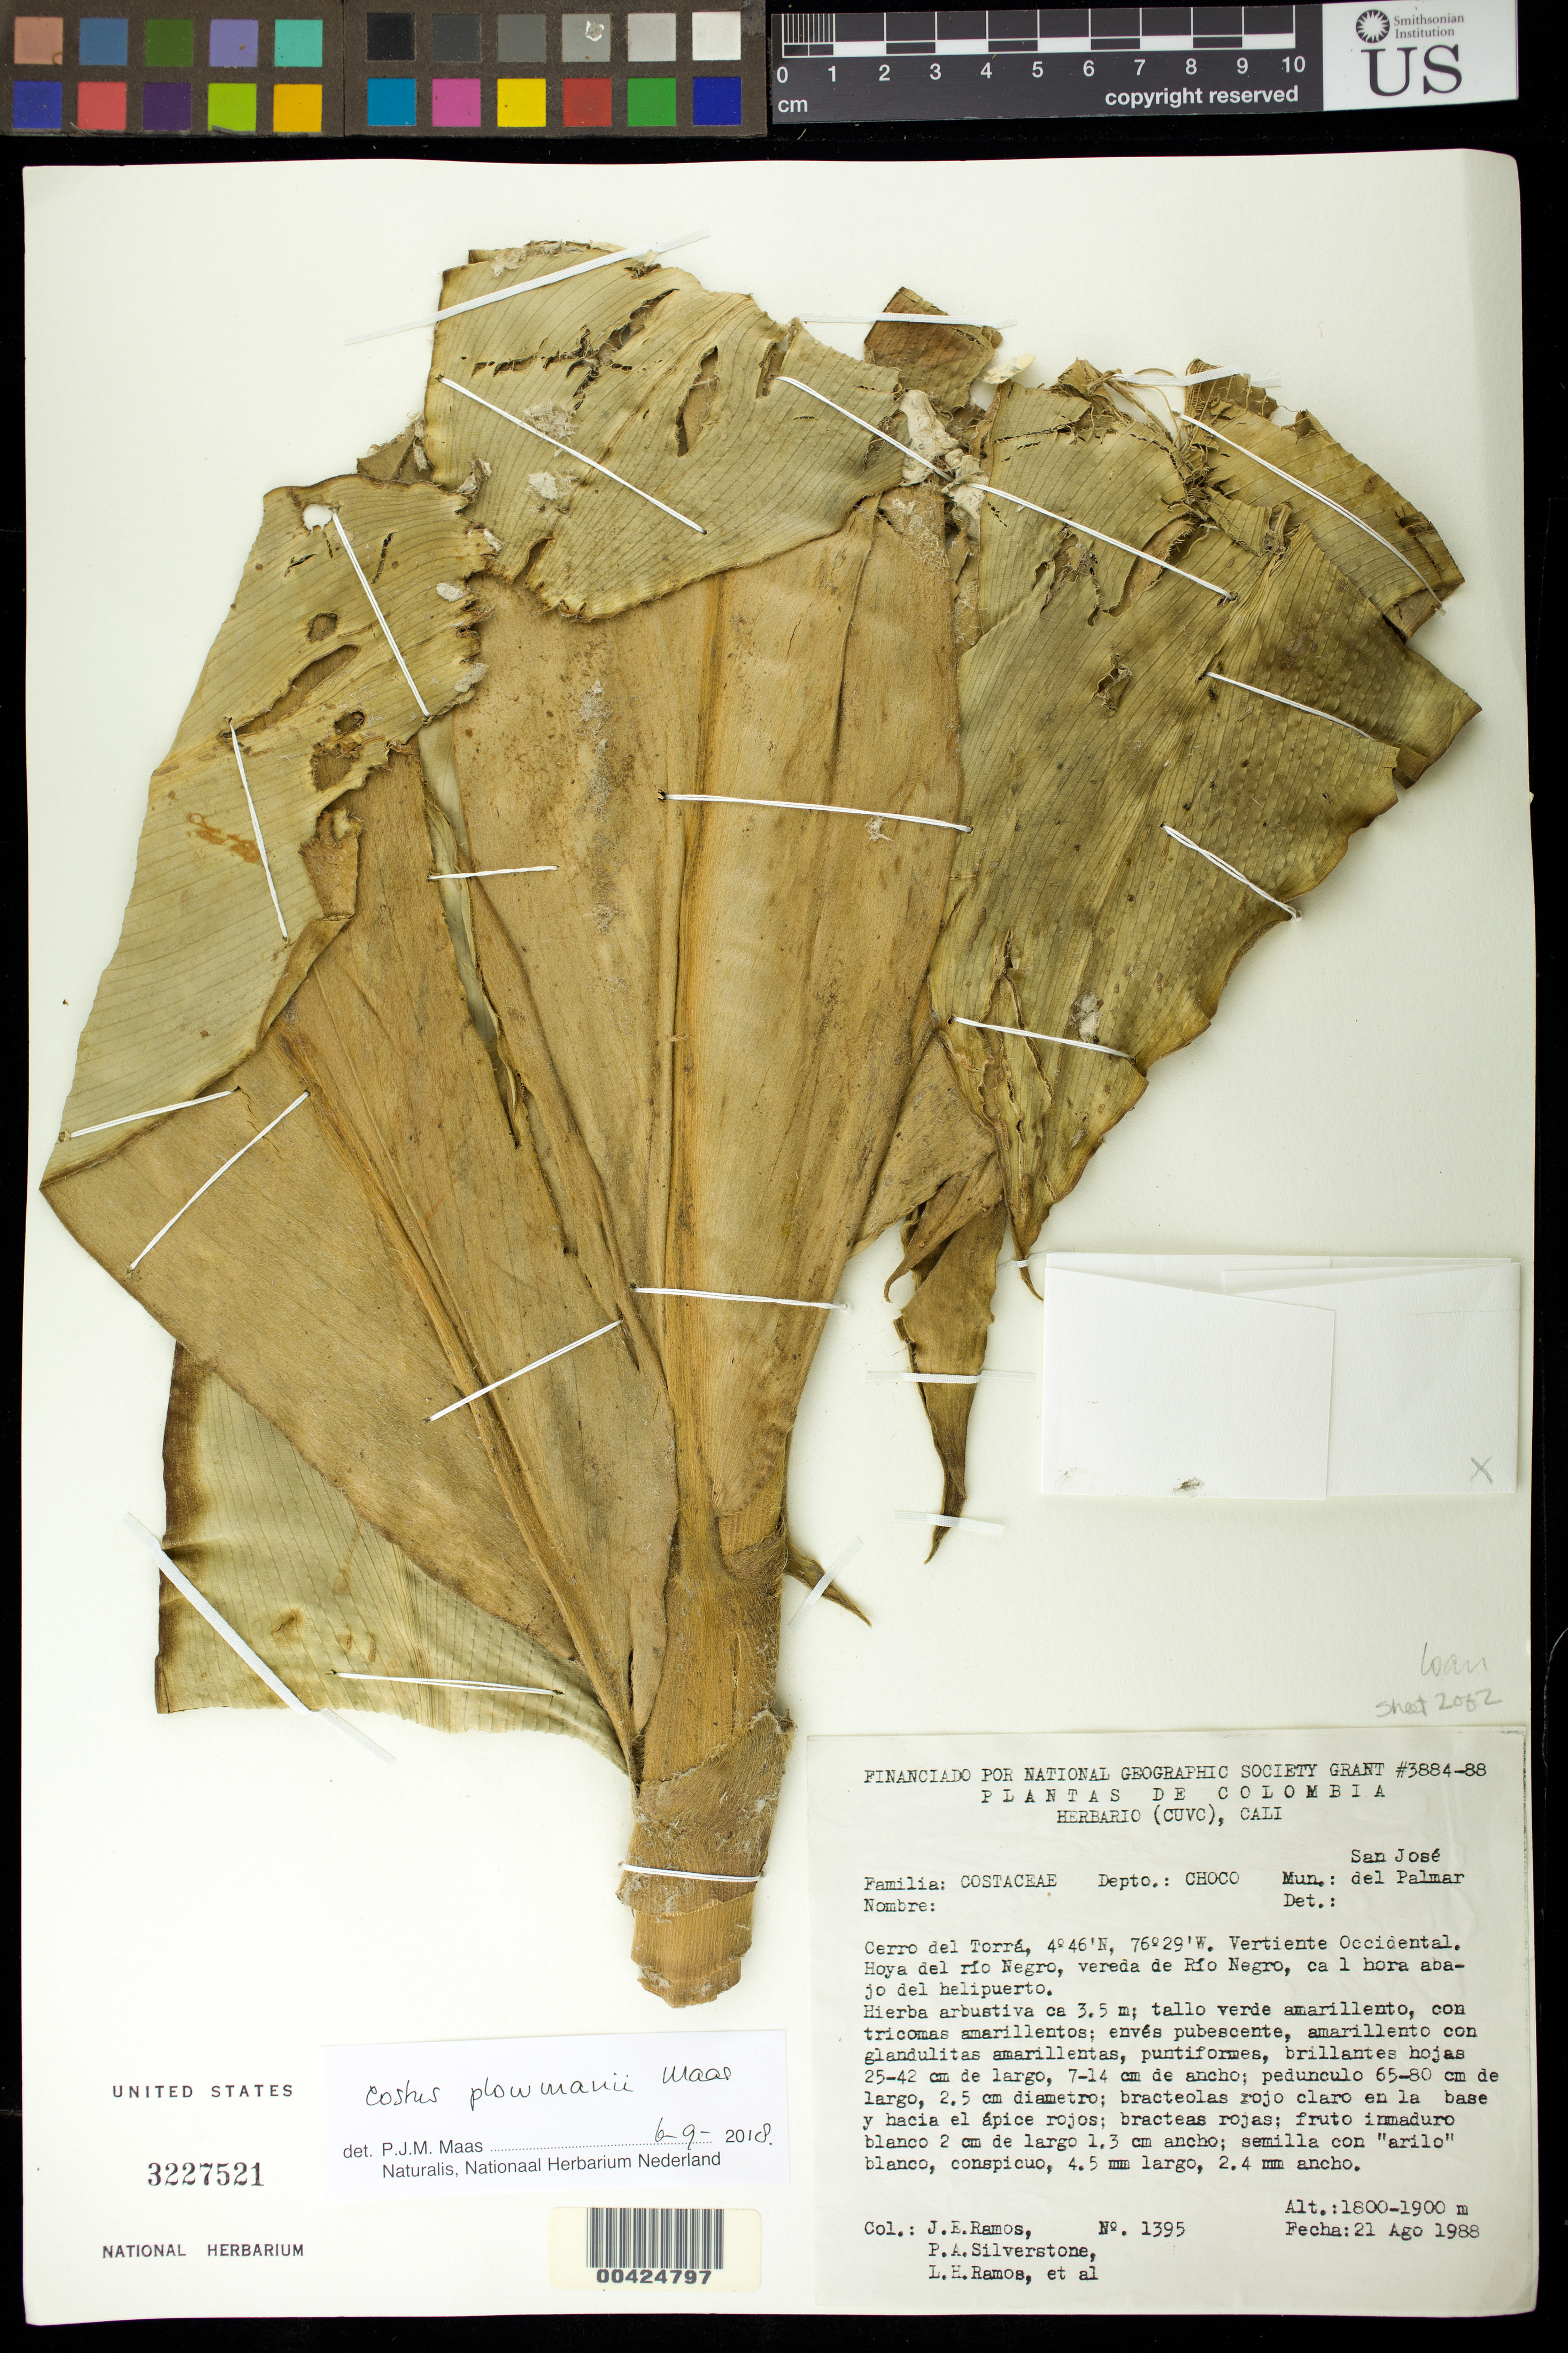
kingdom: Plantae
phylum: Tracheophyta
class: Liliopsida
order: Zingiberales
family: Costaceae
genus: Costus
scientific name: Costus plowmanii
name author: Maas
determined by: Maas, Paul J.; Maas, H.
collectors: J. E. Ramos, P. A. Silverstone-Sopkin & L. Ramos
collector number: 1395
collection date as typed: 21 Aug 1988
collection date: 1988-08-21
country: Colombia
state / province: Chocó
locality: San Jose del Palmar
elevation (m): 1800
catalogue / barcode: US 3227521